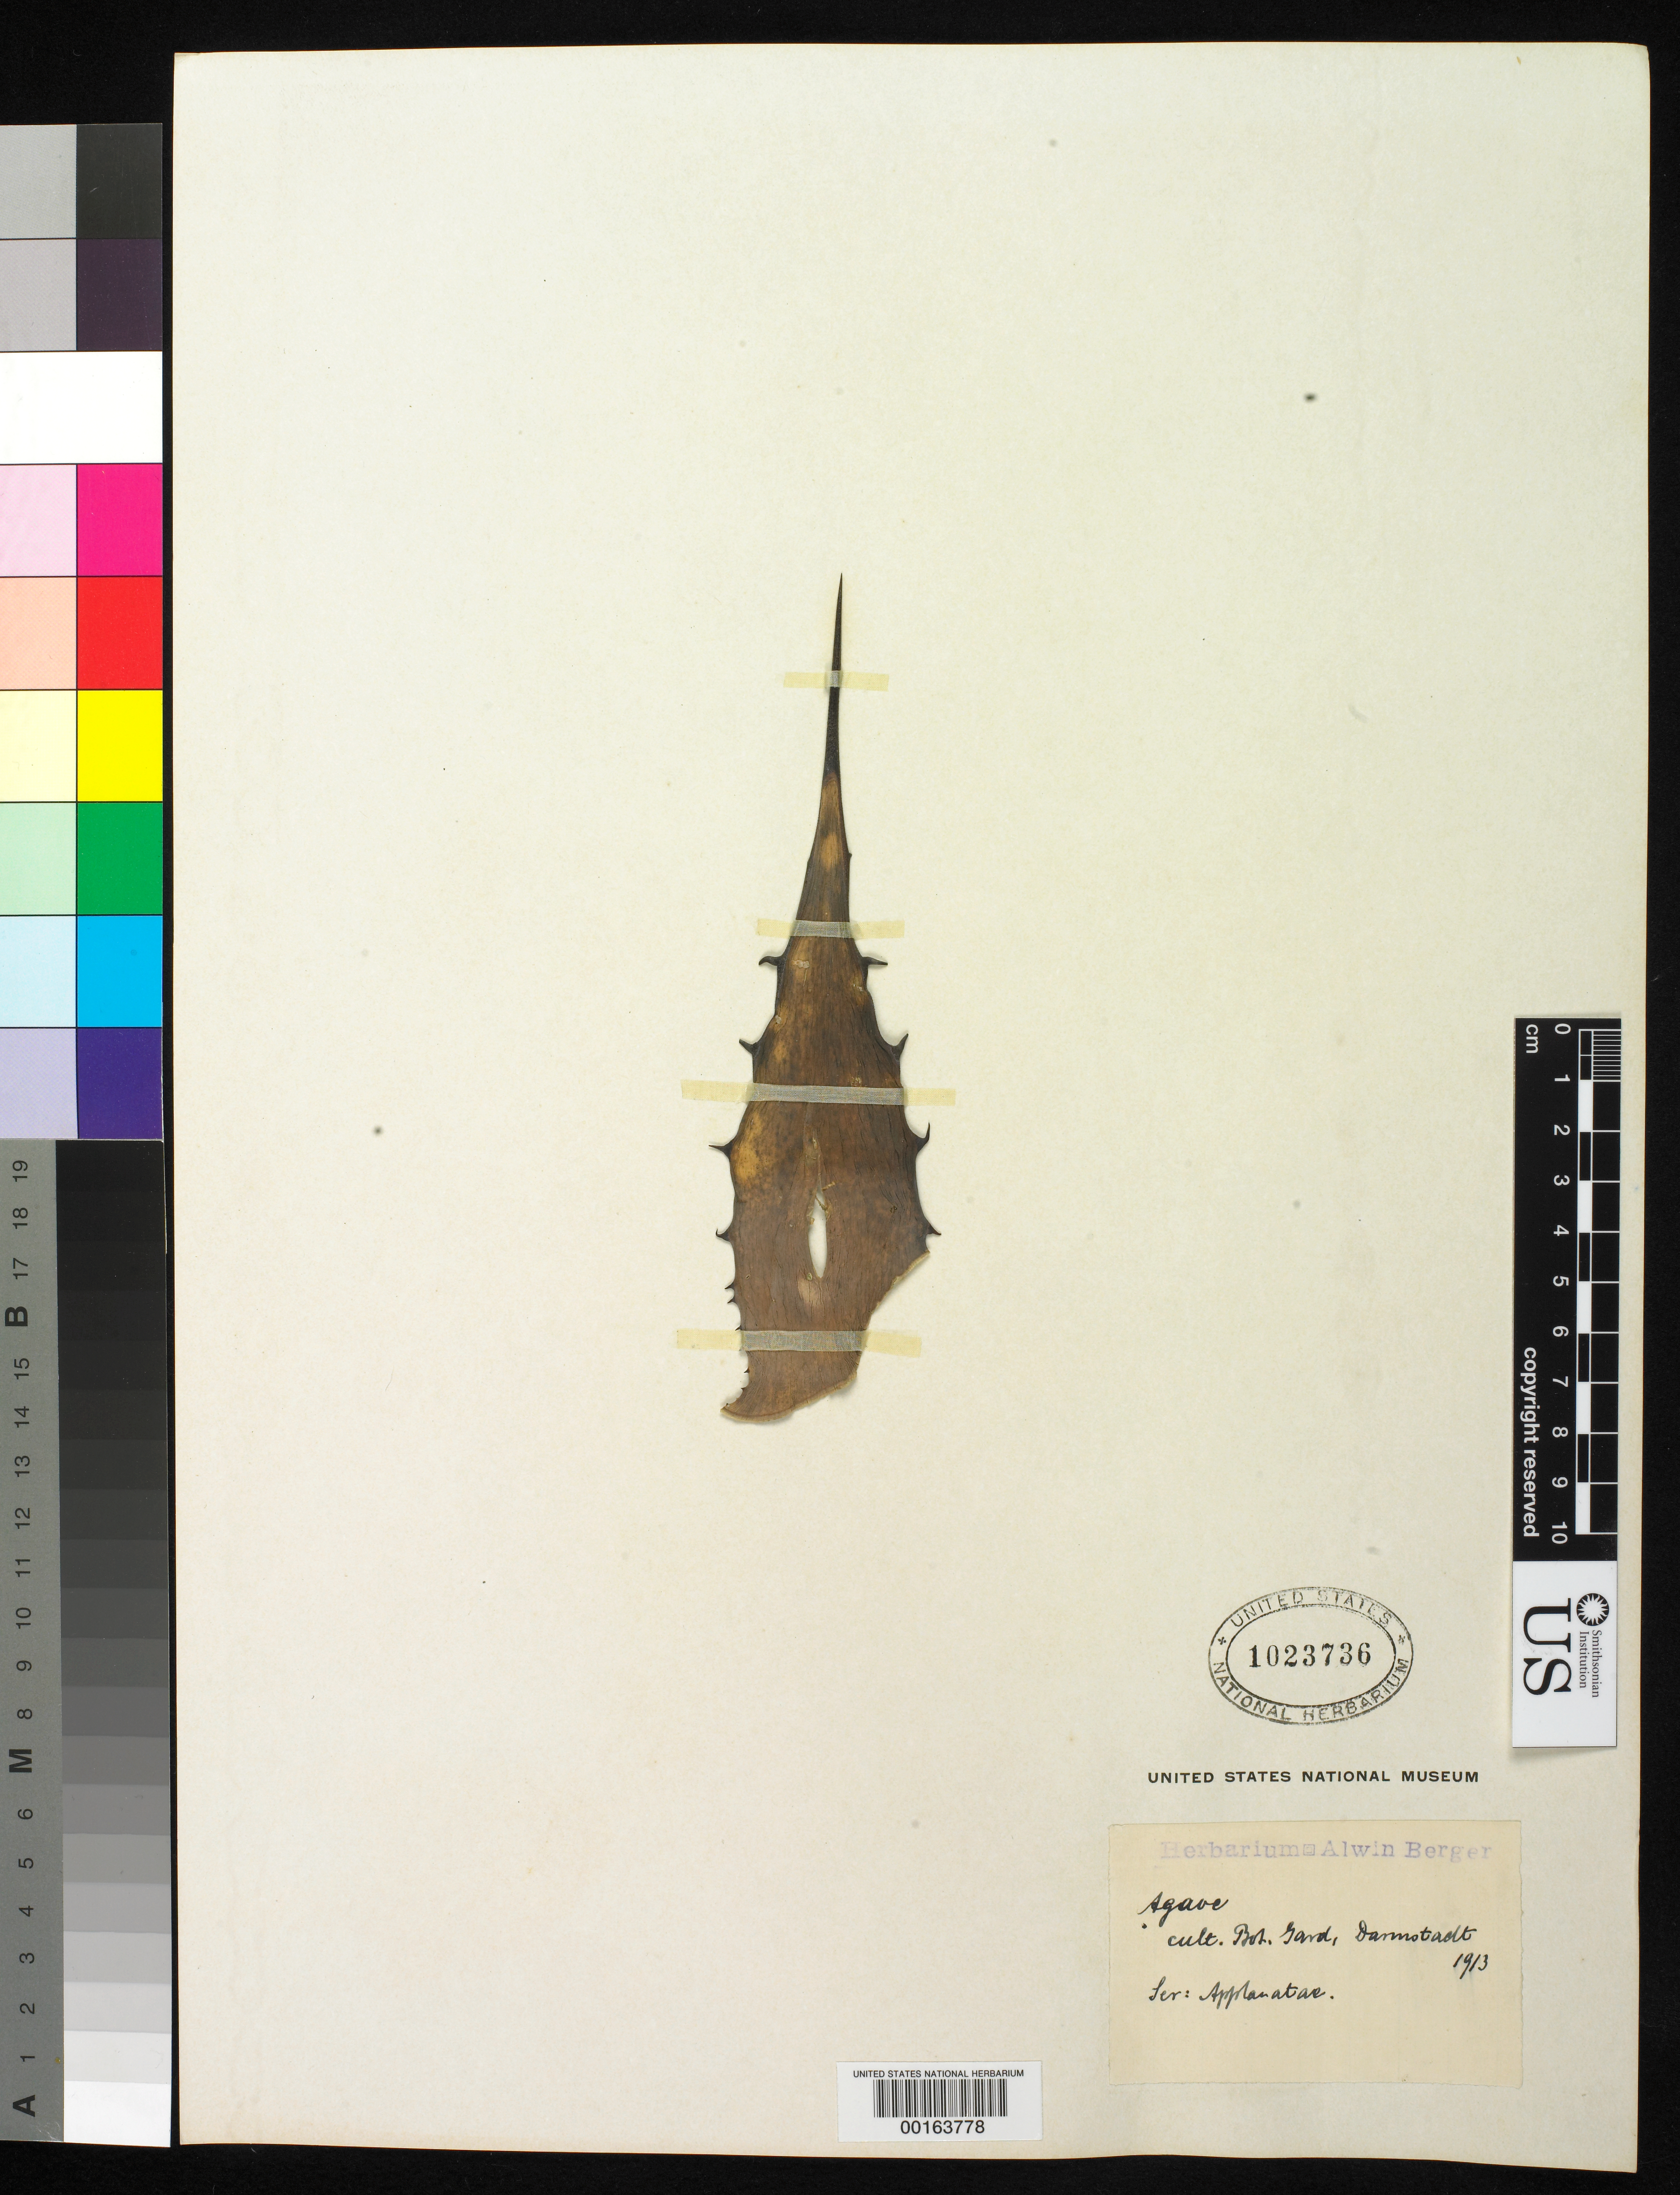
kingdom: Plantae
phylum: Tracheophyta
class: Liliopsida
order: Asparagales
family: Asparagaceae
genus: Agave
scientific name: Agave sp.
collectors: ex herb. A. Berger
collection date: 1909-06-02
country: Mexico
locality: Cultivated at La Mortola, Italy.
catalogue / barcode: US 1023736